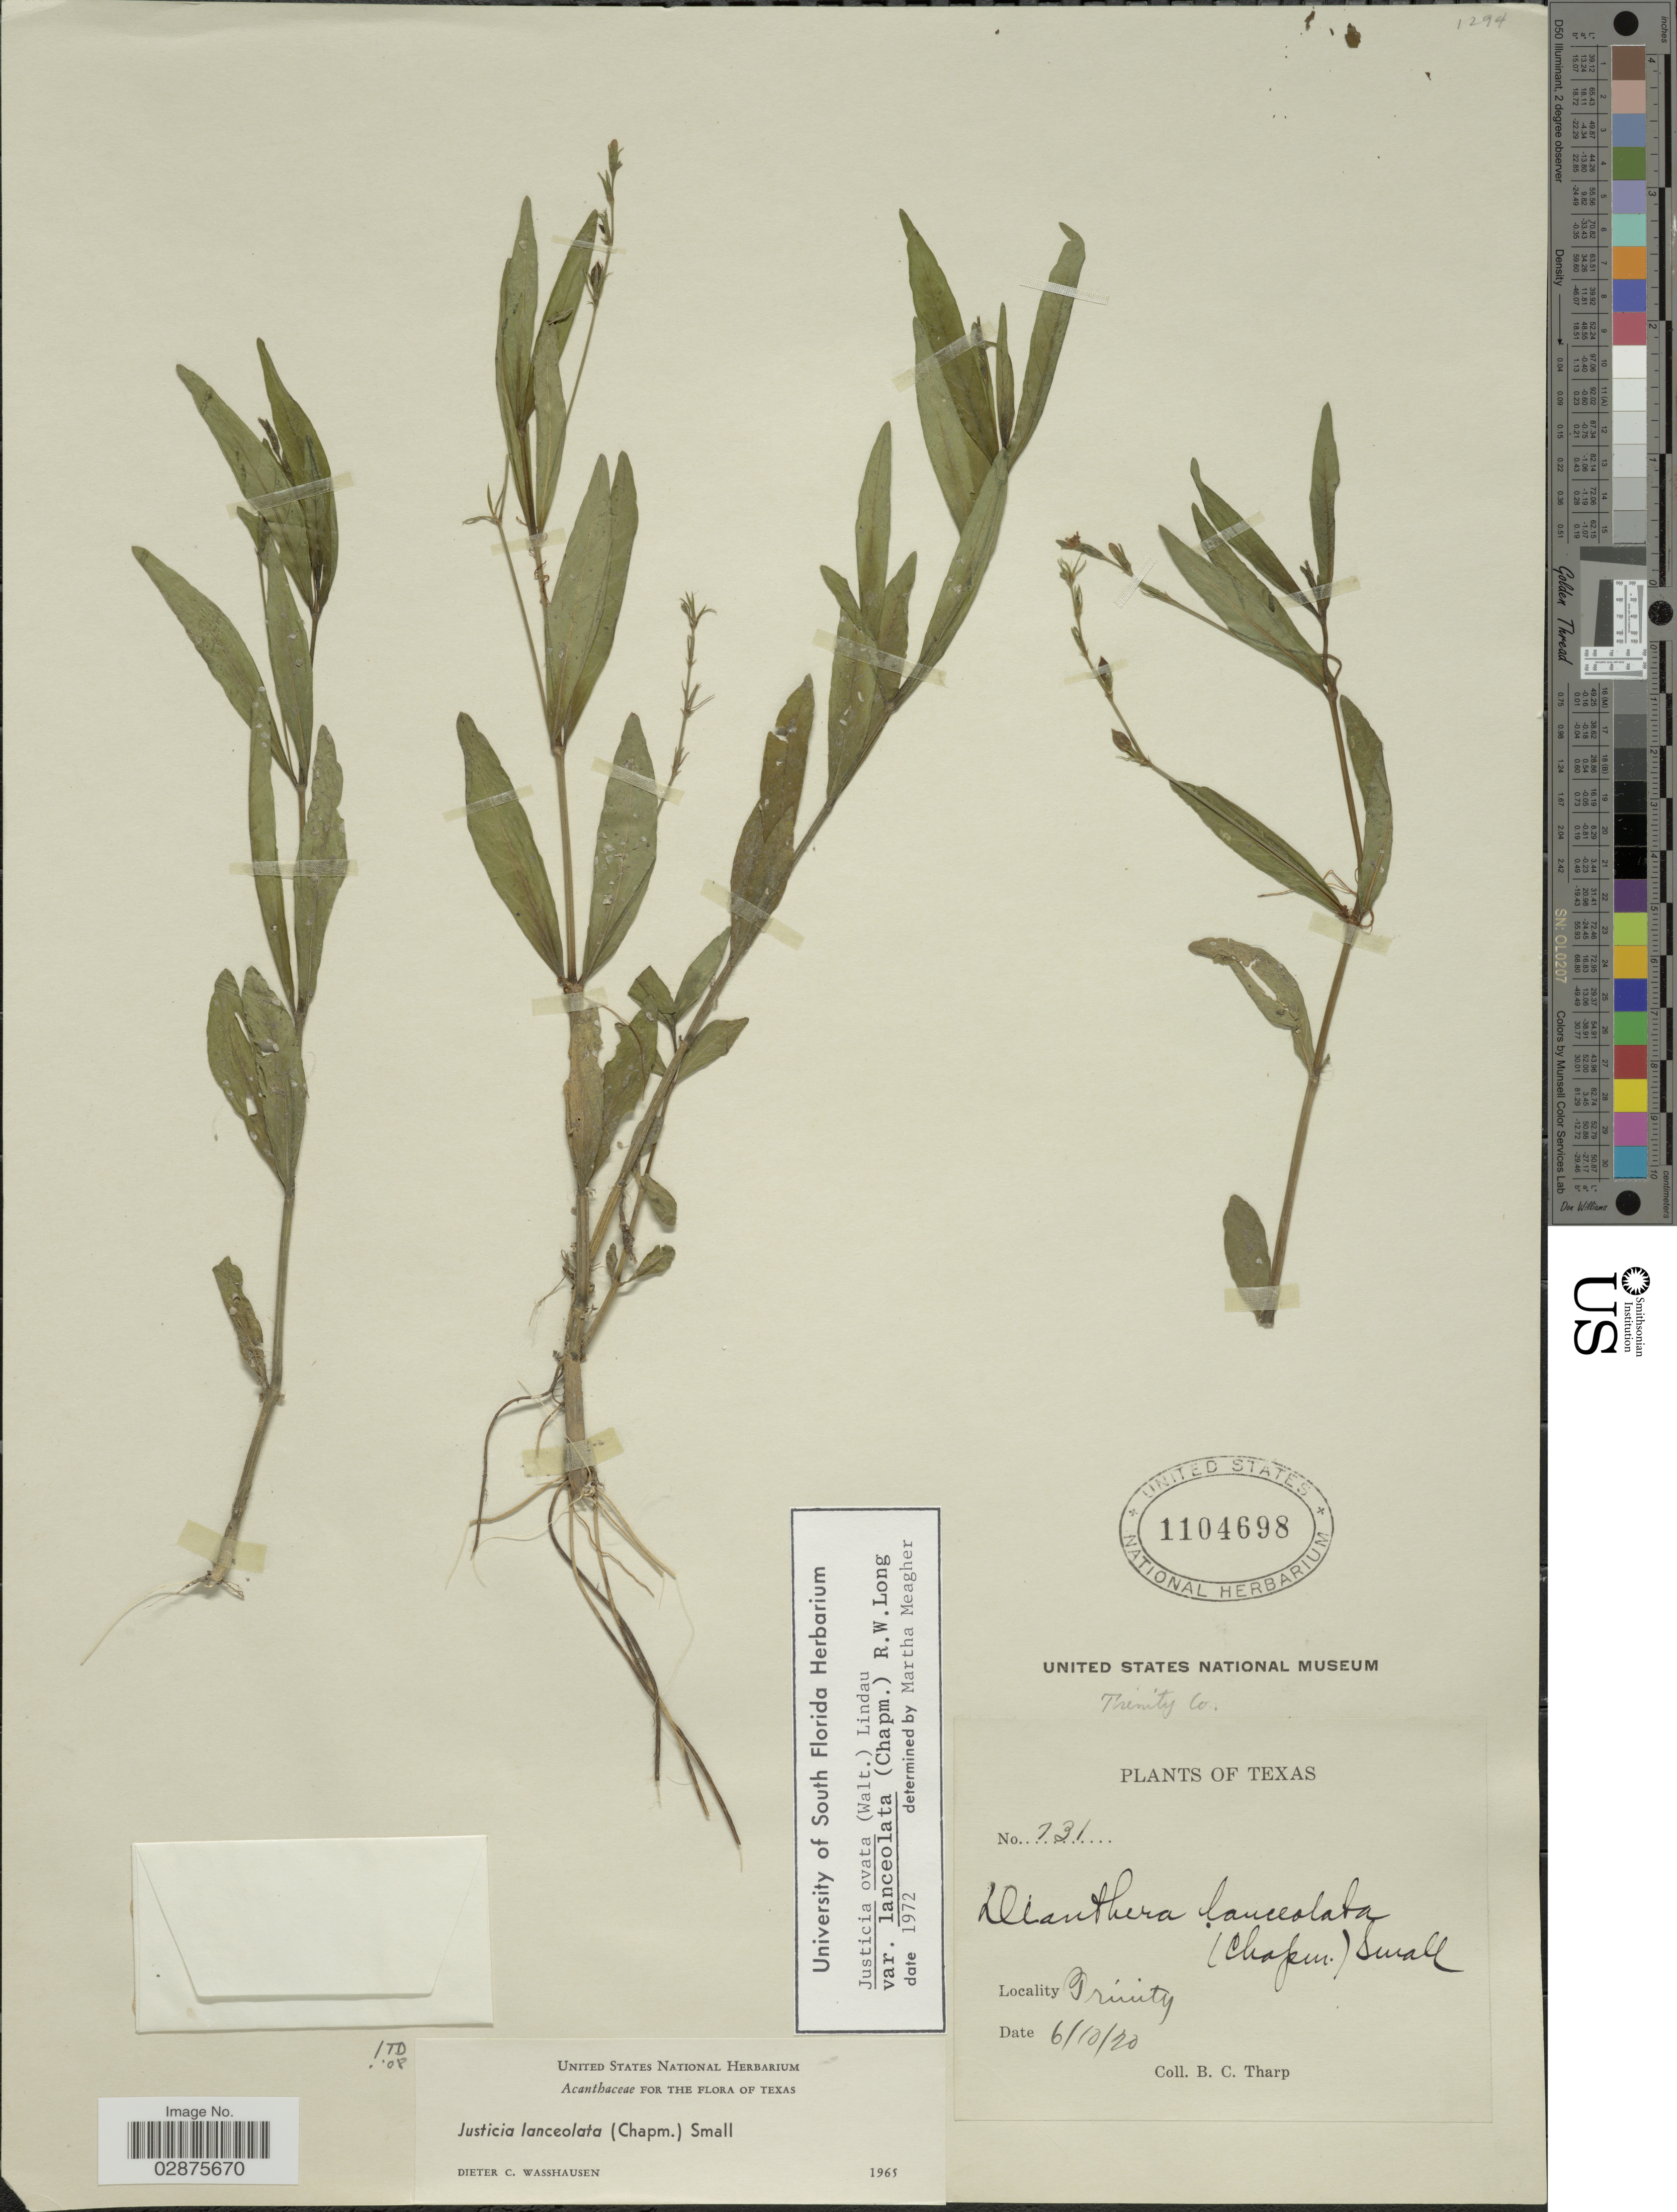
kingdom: Plantae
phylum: Tracheophyta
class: Magnoliopsida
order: Lamiales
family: Acanthaceae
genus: Justicia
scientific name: Justicia lanceolata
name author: (Chapm.) Small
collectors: B. C. Tharp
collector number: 131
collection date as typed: Transcribed d/m/y: 10/6/20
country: United States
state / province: Texas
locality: Trinity Co. Trinity.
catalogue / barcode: US 1104698